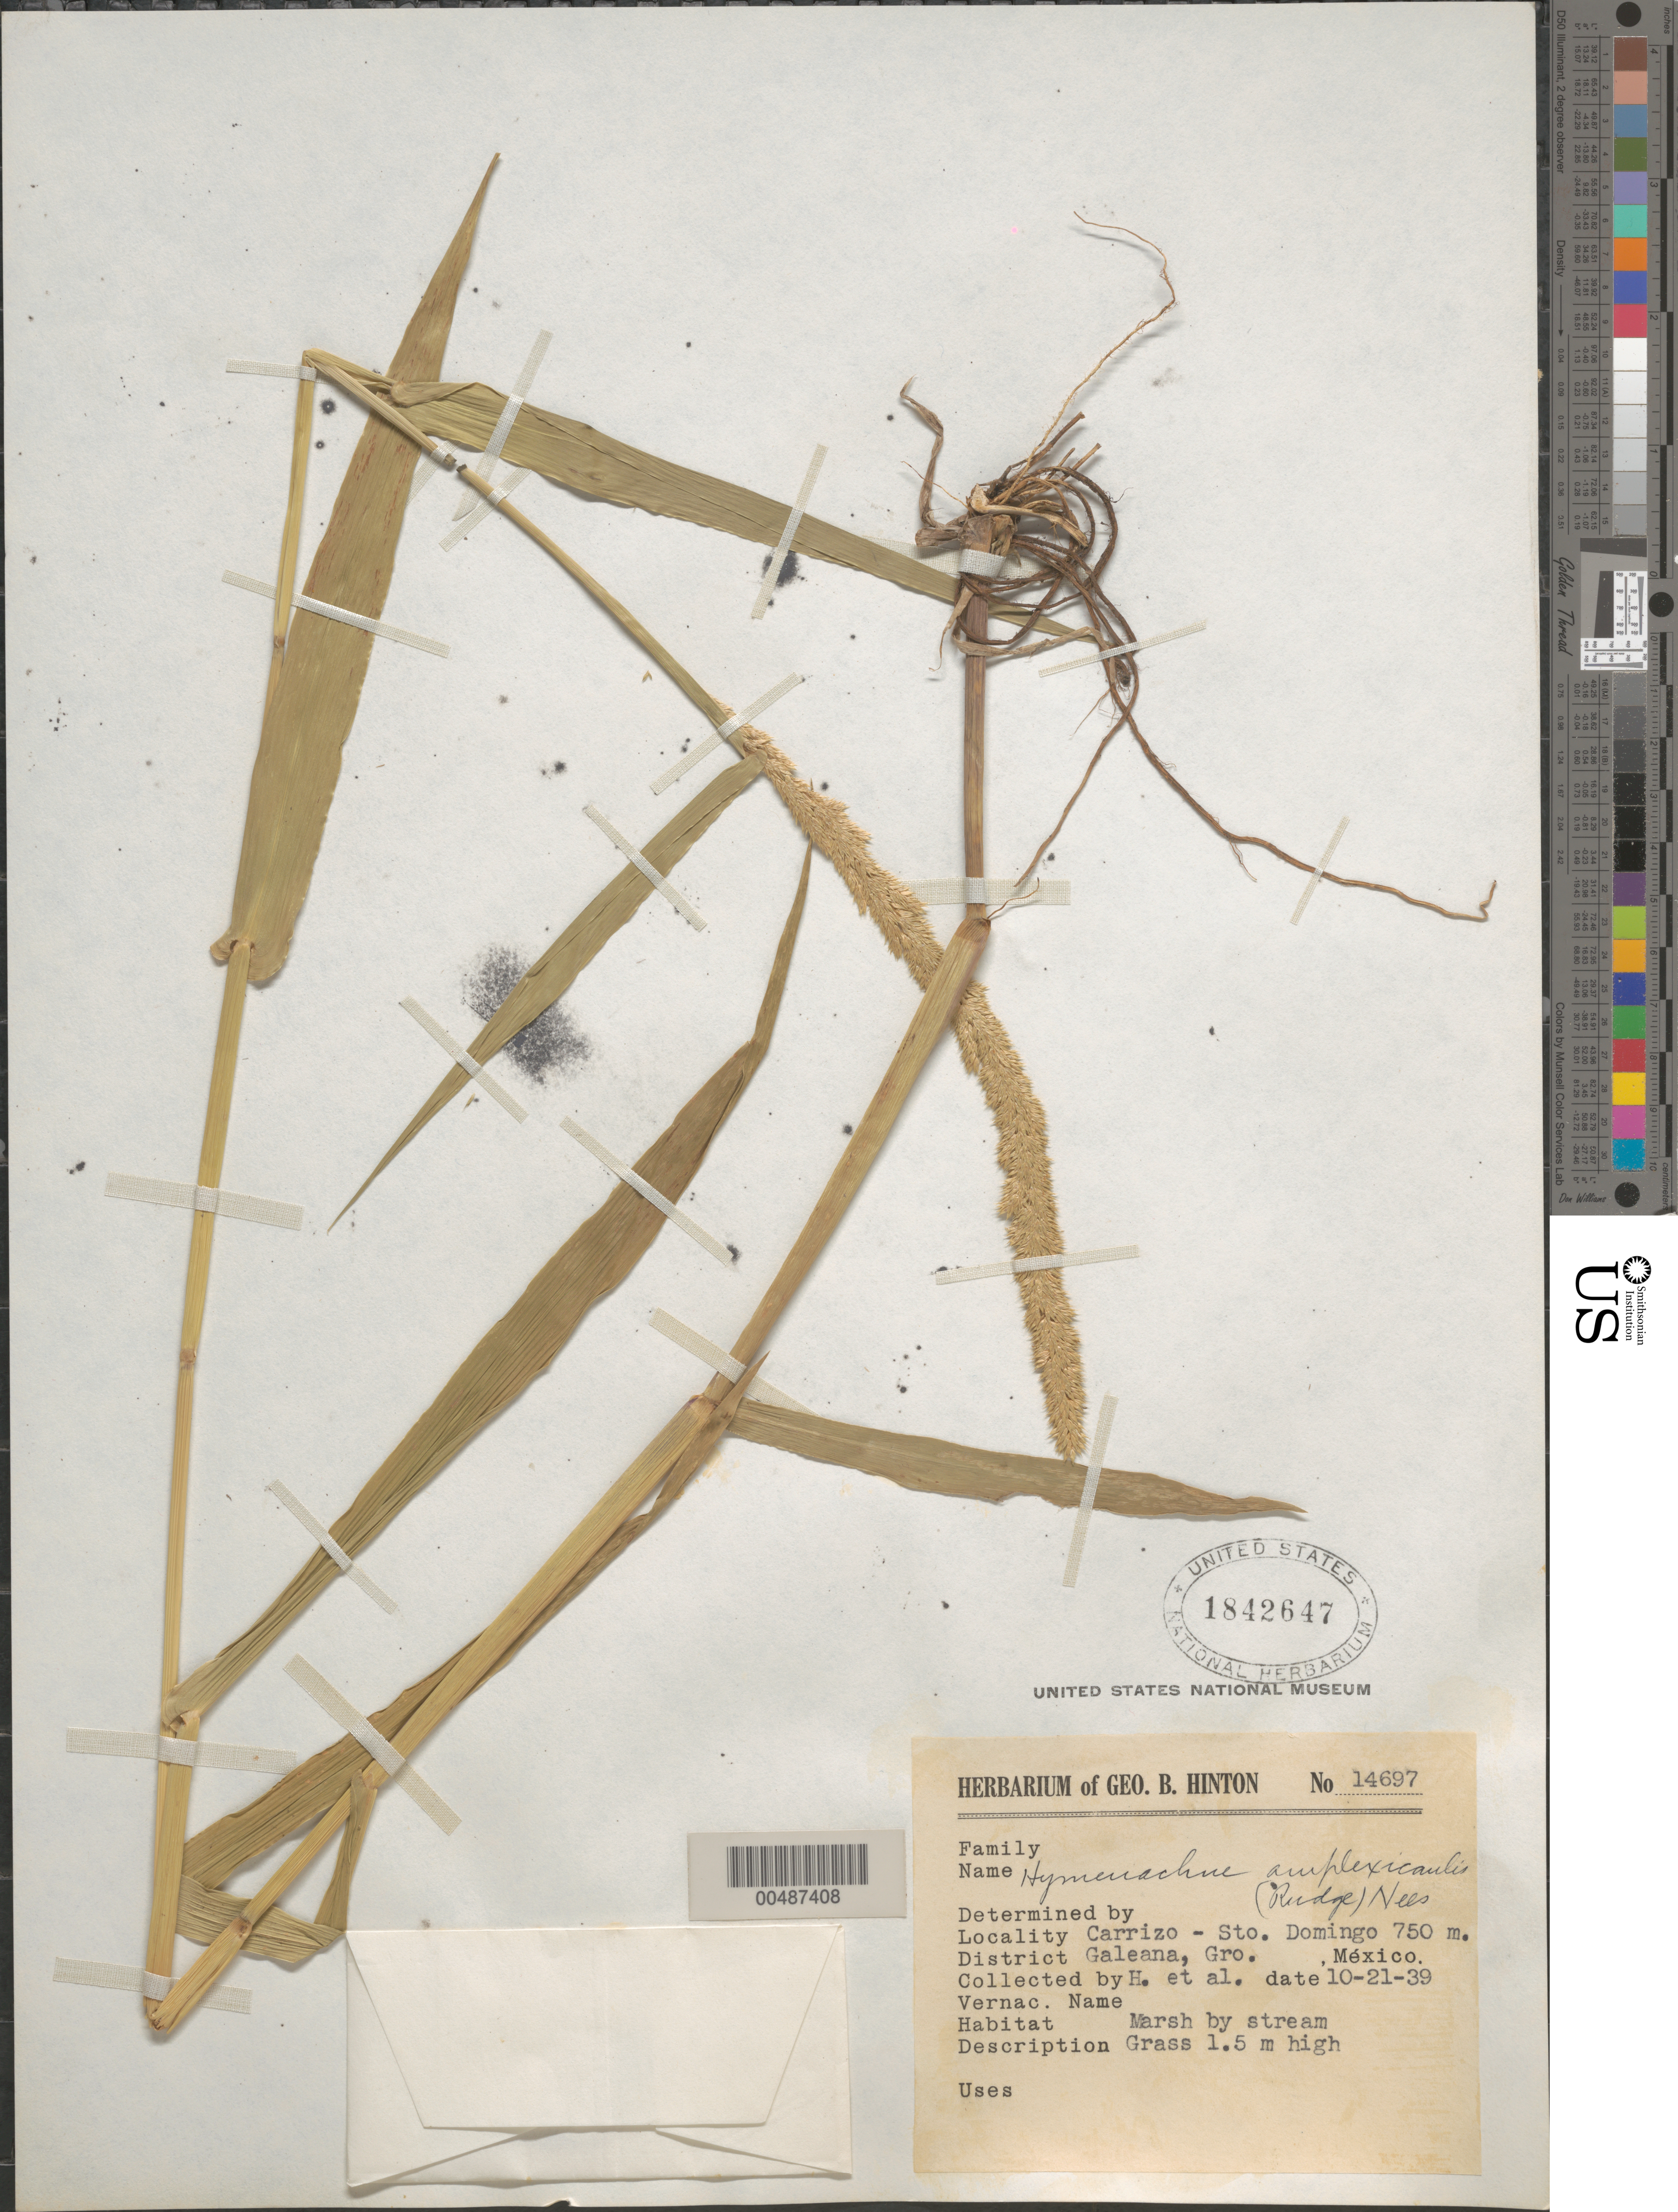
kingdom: Plantae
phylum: Tracheophyta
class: Liliopsida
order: Poales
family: Poaceae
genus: Hymenachne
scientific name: Hymenachne amplexicaulis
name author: (Rudge) Nees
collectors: G. B. Hinton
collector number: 14697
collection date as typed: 21 Oct 1939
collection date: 1939-10-21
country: Mexico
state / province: Guerrero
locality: Carrizo, Sto. Domingo, Galeana Dist.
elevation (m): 750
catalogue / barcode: US 1842647